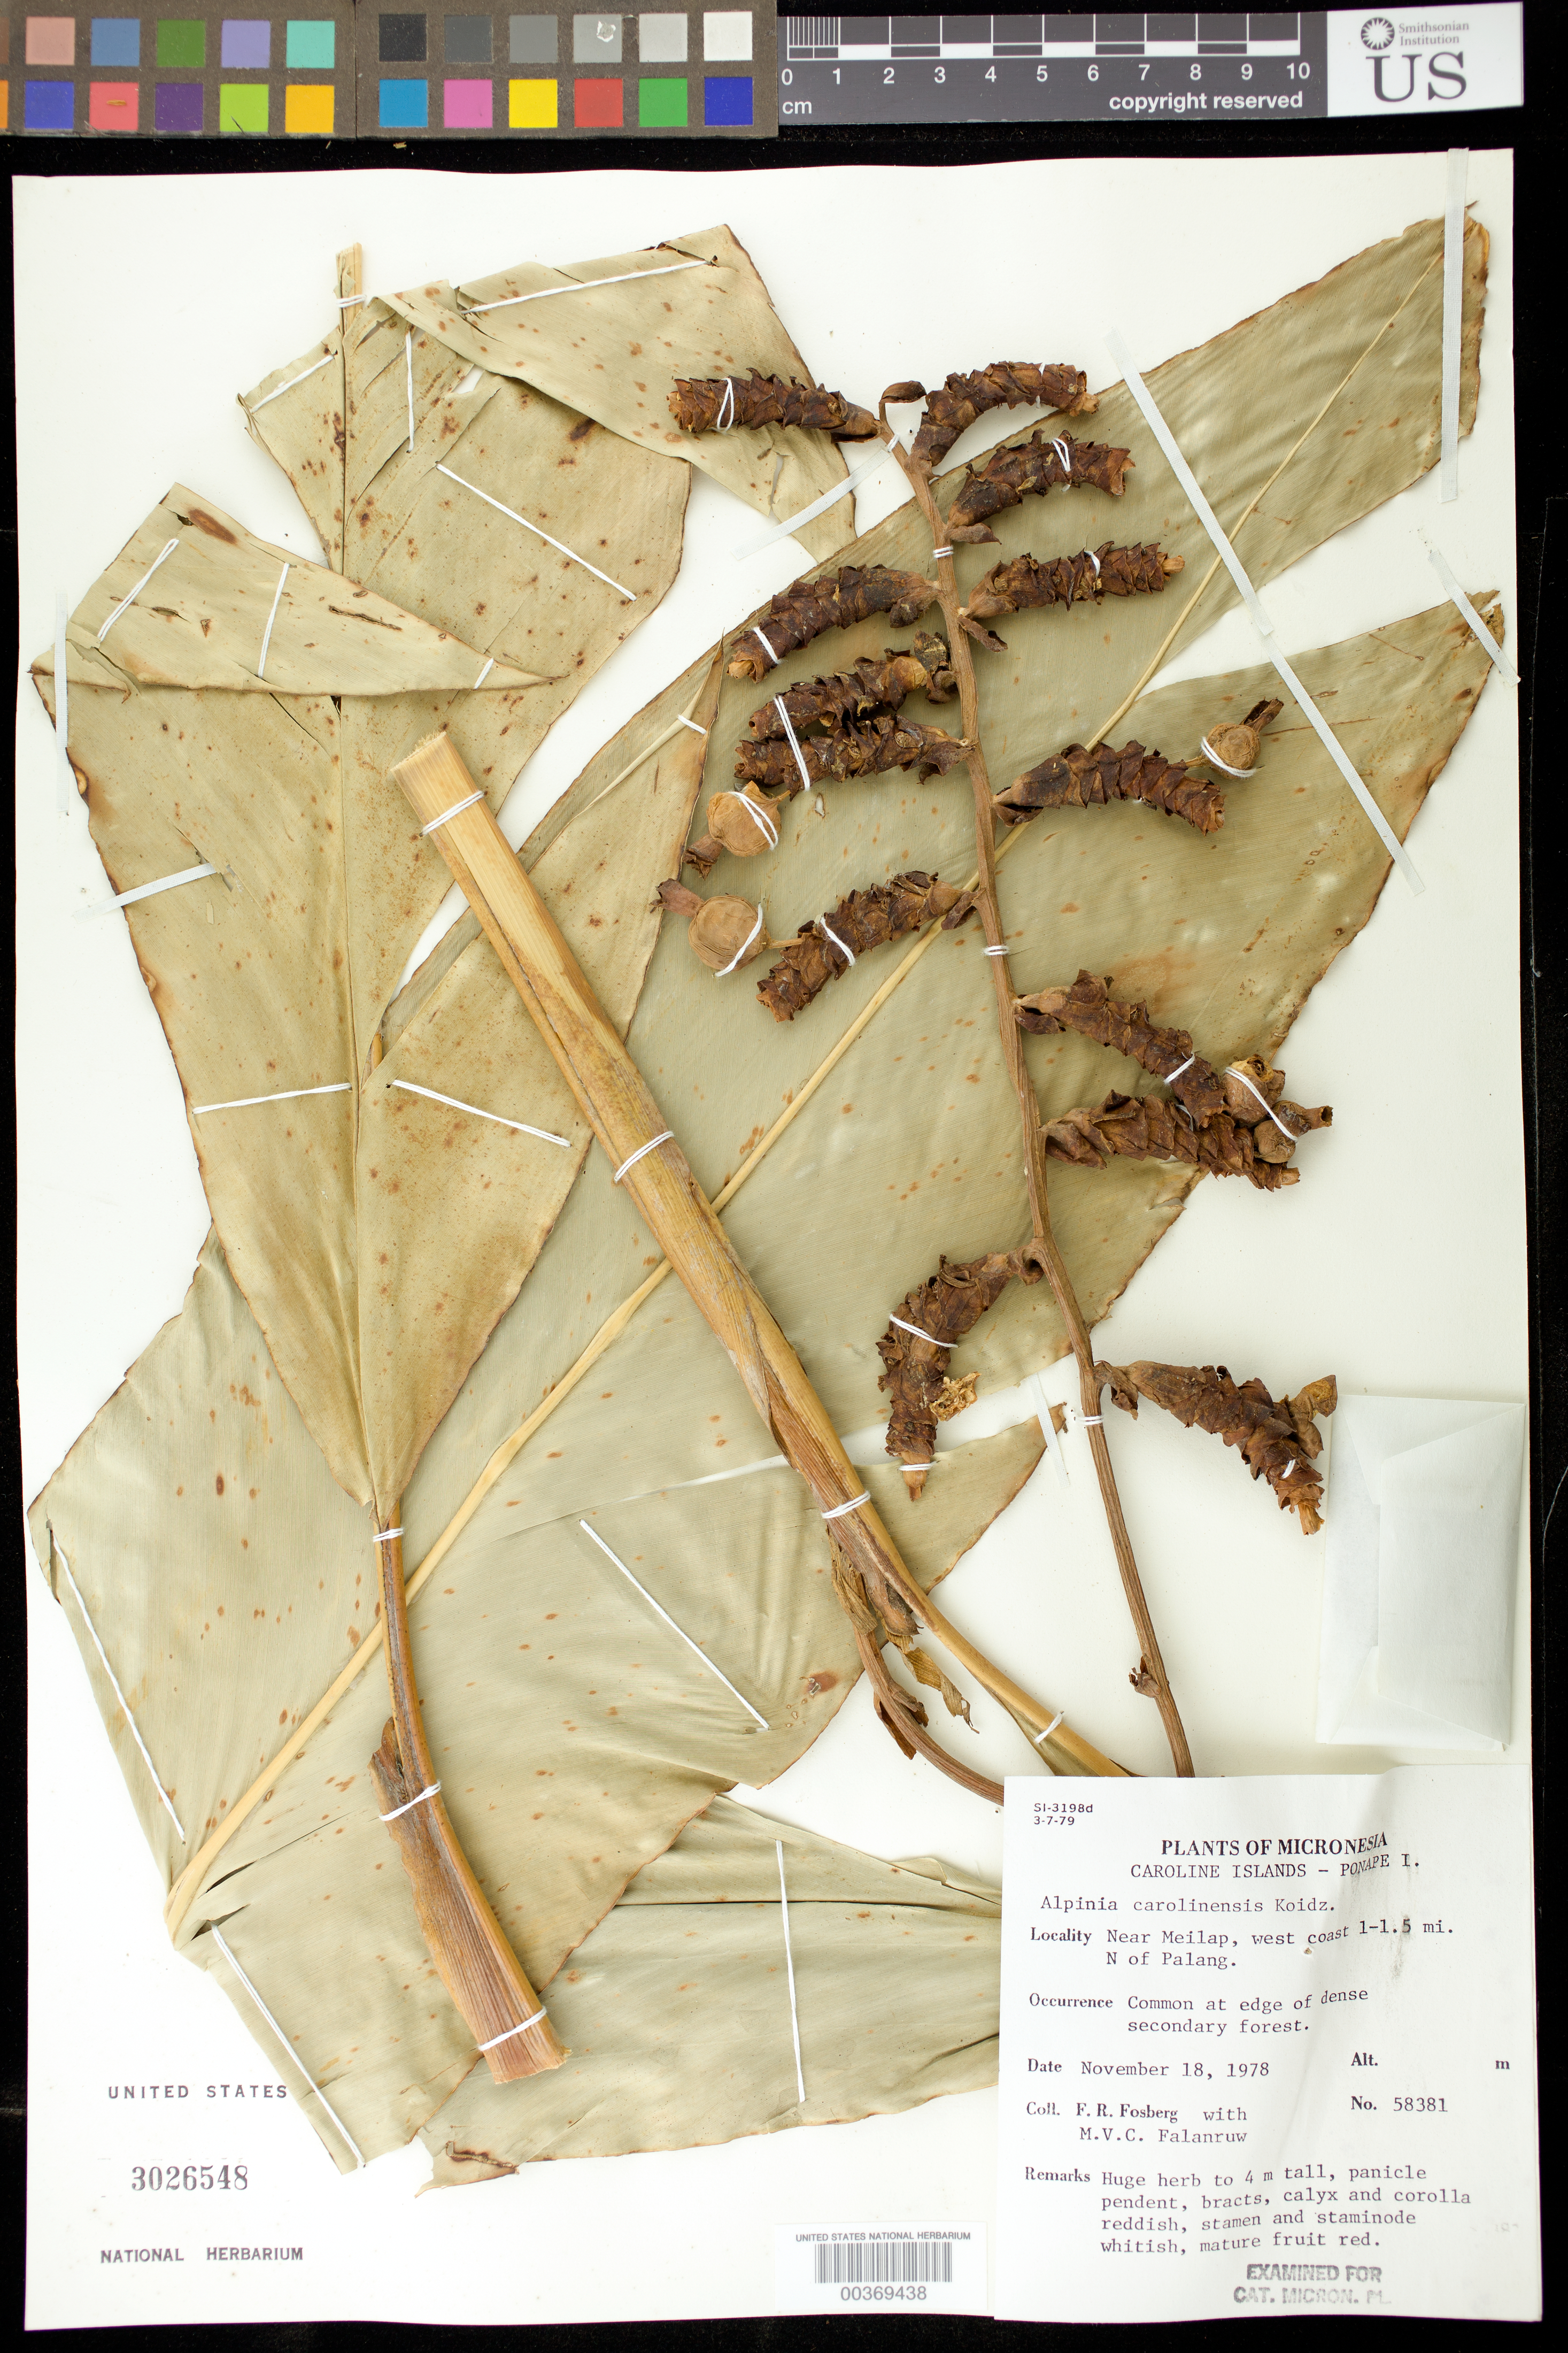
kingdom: Plantae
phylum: Tracheophyta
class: Liliopsida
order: Zingiberales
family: Zingiberaceae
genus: Alpinia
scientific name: Alpinia carolinensis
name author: Koidz.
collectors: F. R. Fosberg & M. V. Falanruw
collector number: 58381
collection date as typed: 18 Nov 1978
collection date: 1978-11-18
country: Micronesia, Federated States of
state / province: Pohnpei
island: Pohnpei [Ponape]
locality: Plants of micronesia, caroline islands - ponape i., near meilap, w coast 1-1.5 mi. n of palang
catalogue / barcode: US 3026548